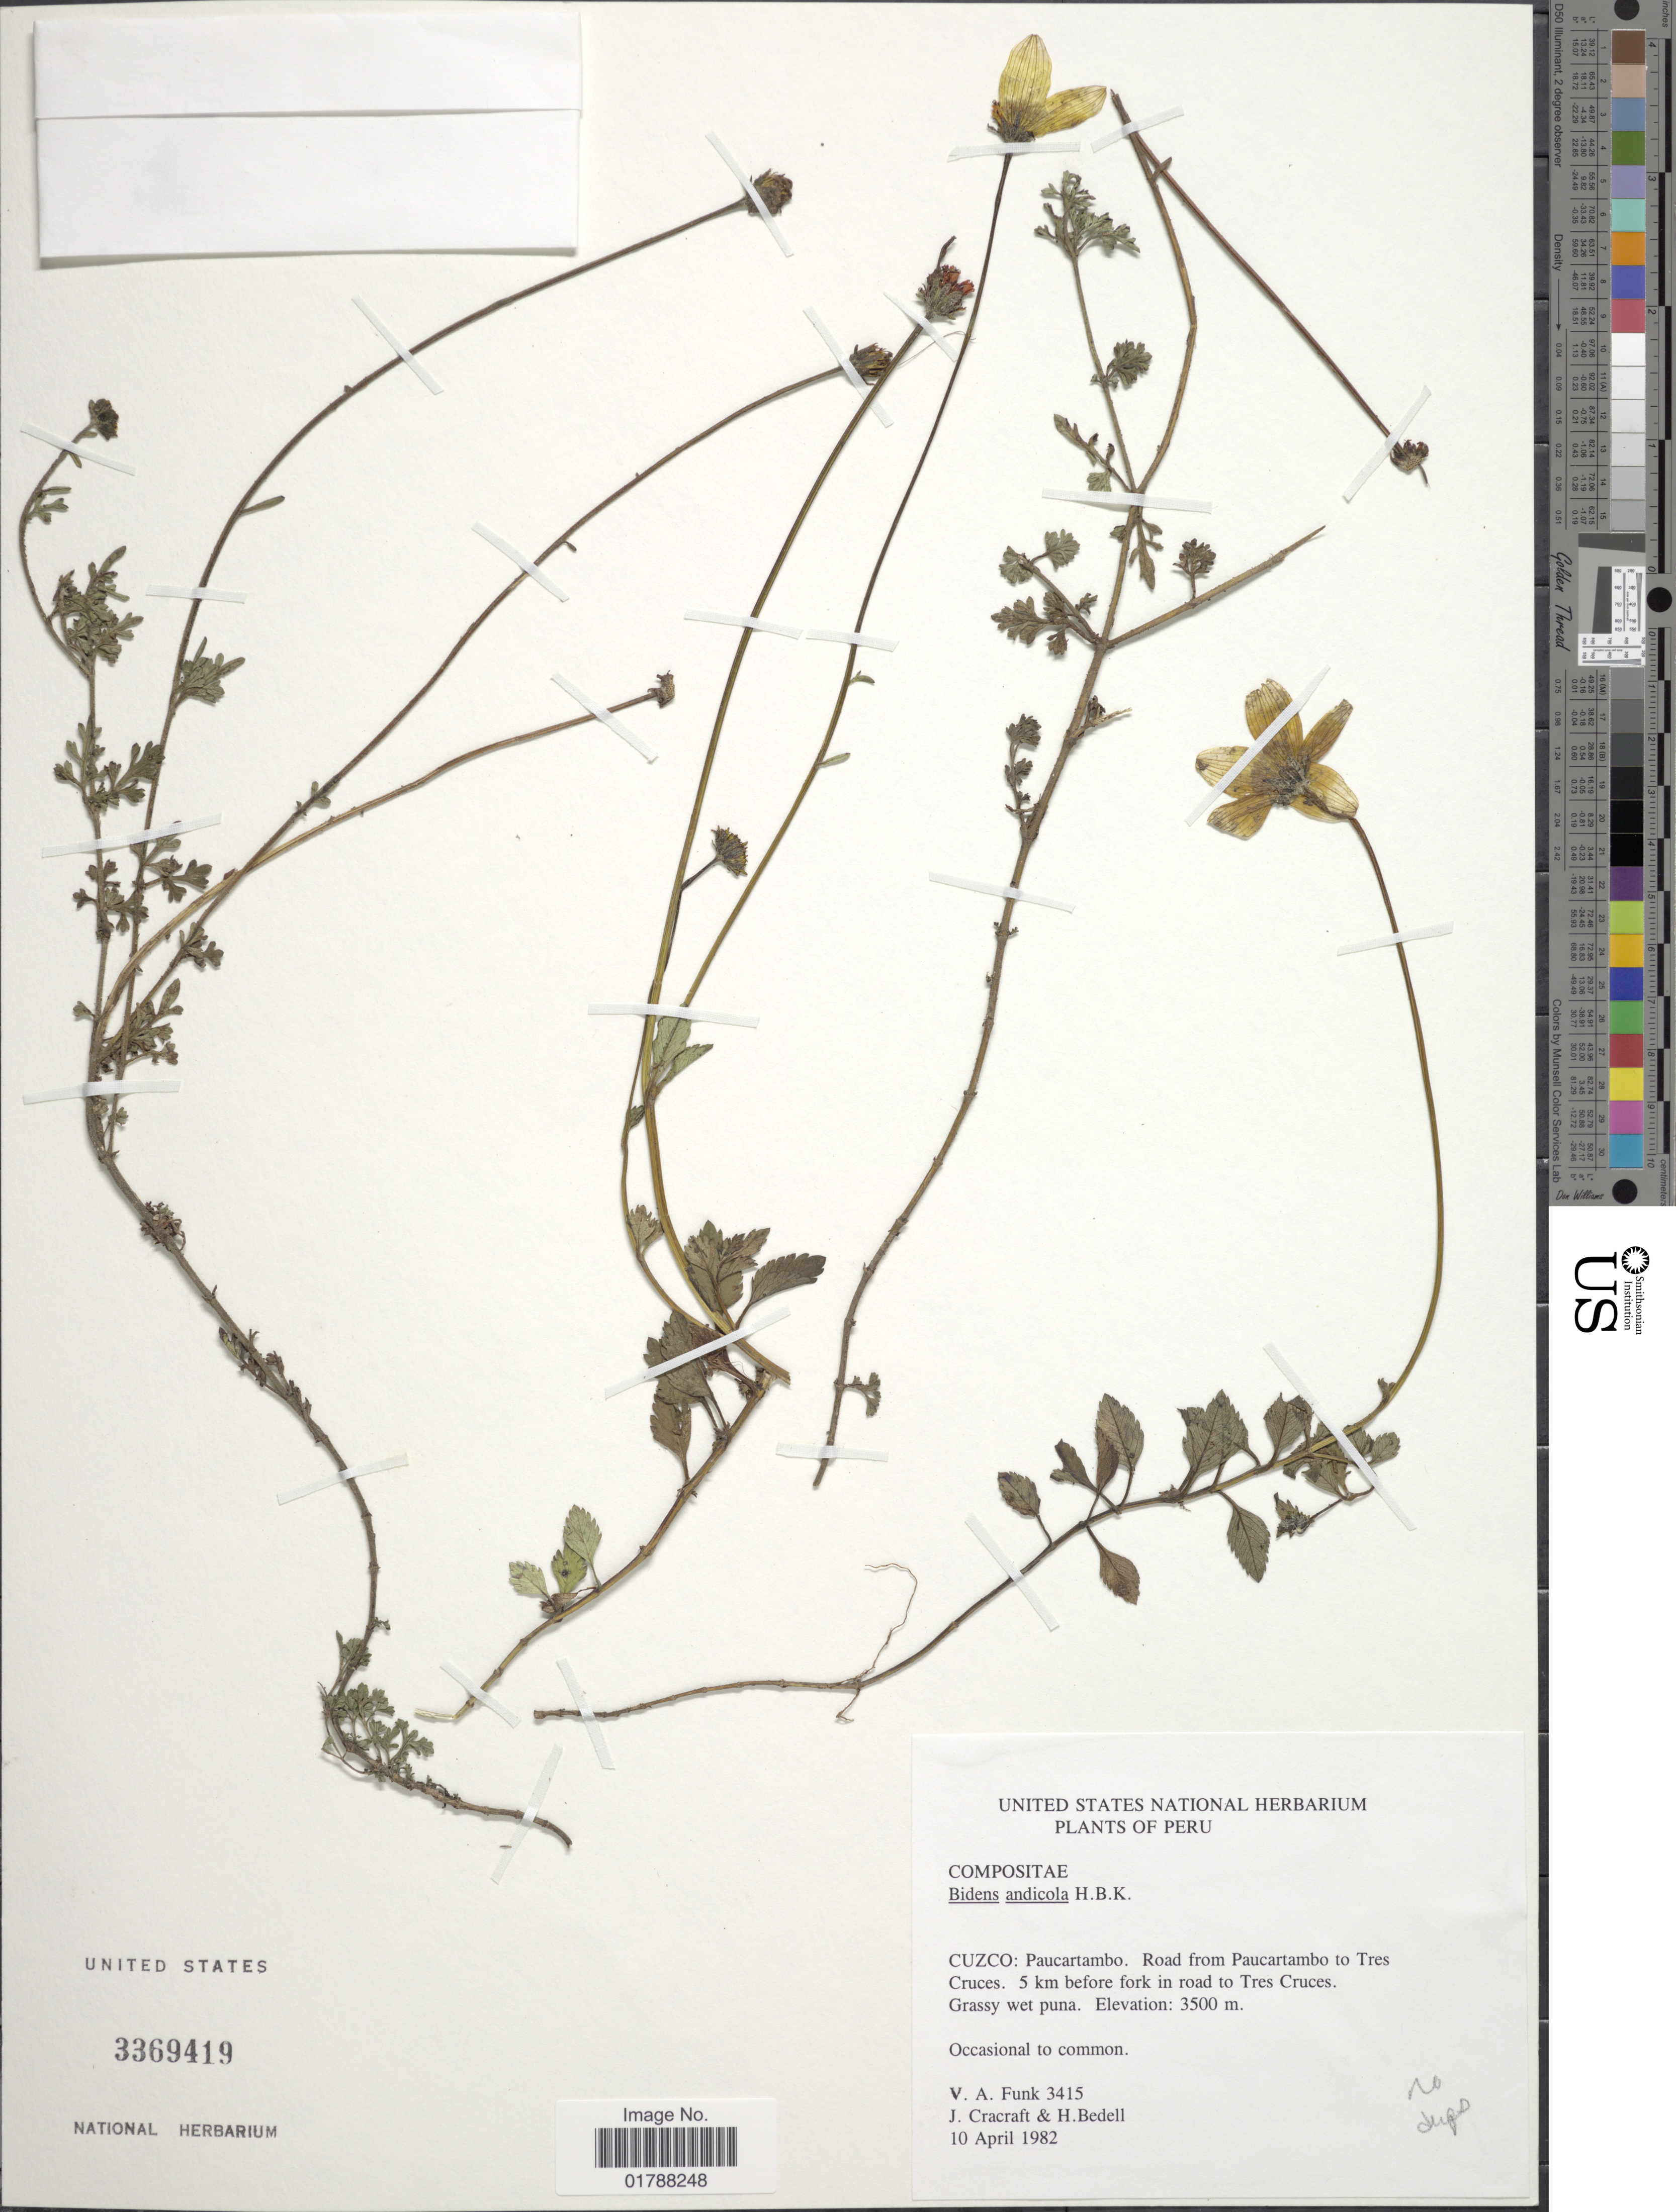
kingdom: Plantae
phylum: Tracheophyta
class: Magnoliopsida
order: Asterales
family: Asteraceae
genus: Bidens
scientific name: Bidens andicola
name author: Kunth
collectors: V. Funk, J. L. Cracraft & H. Bedell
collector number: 3415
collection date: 1982-04-10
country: Peru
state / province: Cusco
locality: Paucartambo. Road from Paucartambo to Tres Cruces. 5 km before fork in road to Tres Cruces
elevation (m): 3500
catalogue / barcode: US 3369419